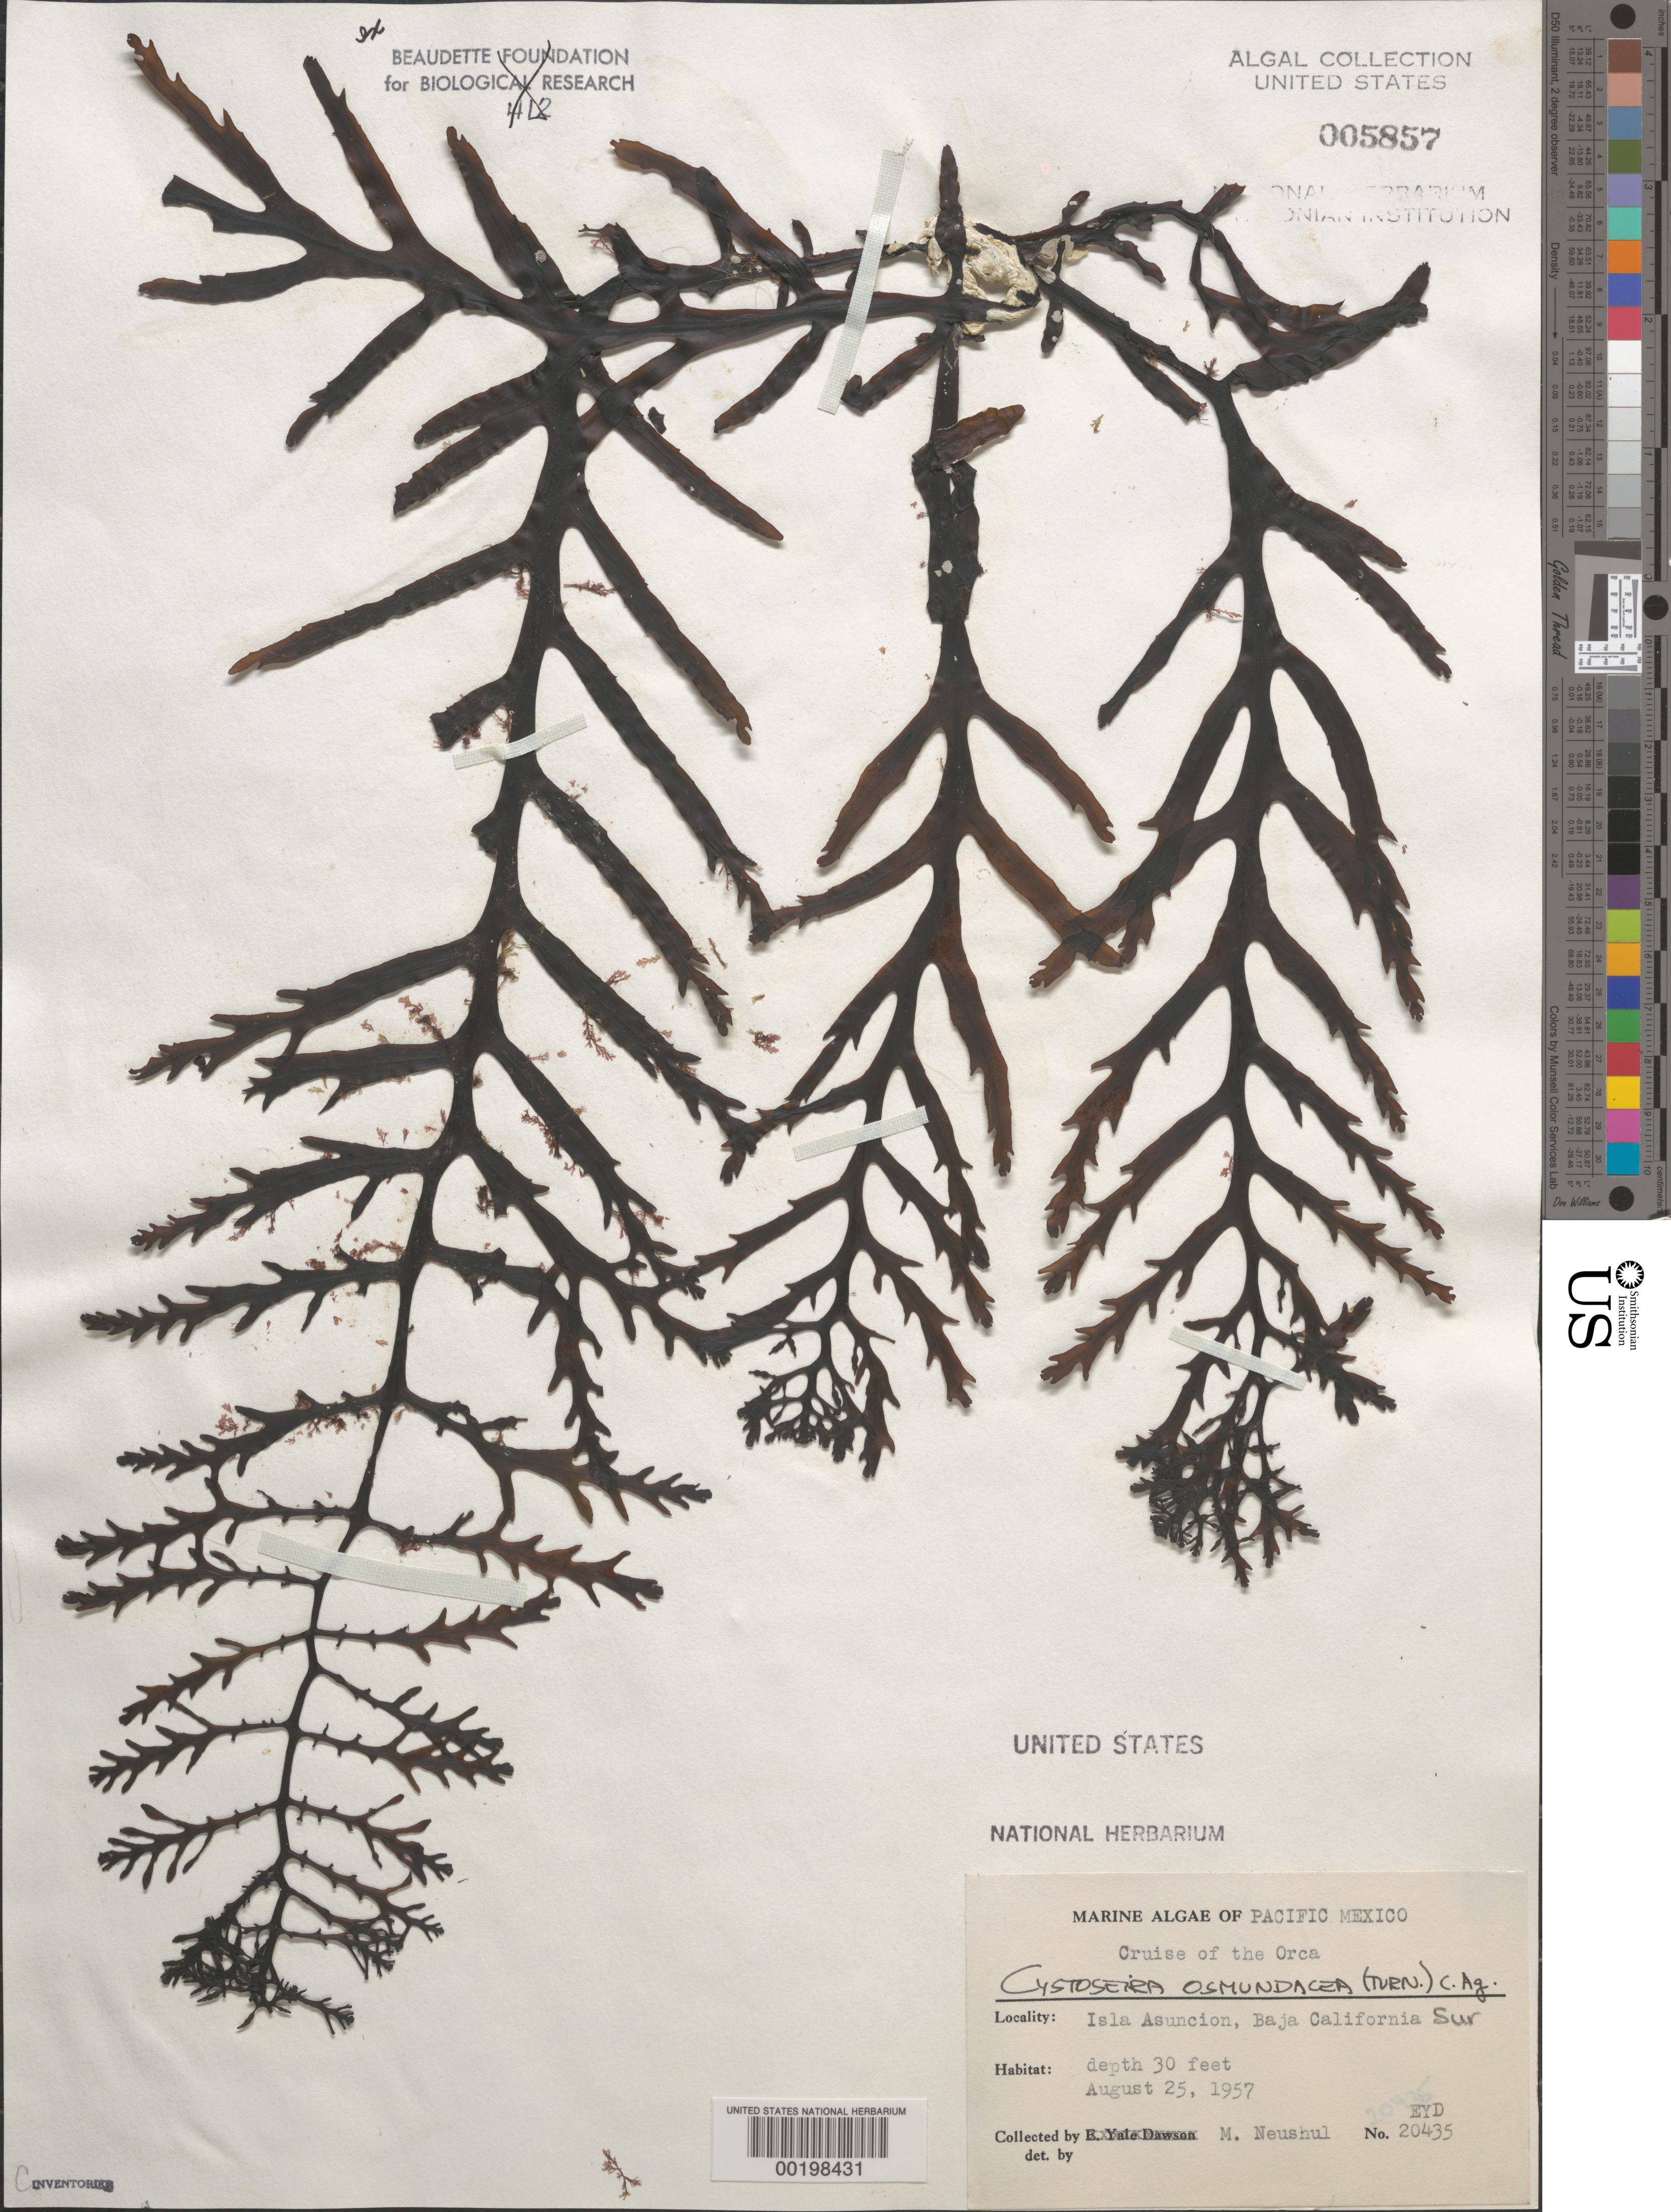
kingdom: Chromista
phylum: Ochrophyta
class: Phaeophyceae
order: Fucales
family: Sargassaceae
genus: Cystoseira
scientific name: Cystoseira osmundacea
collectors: M. Neushul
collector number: EYD 20435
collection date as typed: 25 Aug 1957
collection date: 1957-08-25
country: Mexico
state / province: Baja California Sur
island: Isla Asuncion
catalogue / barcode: US 5857